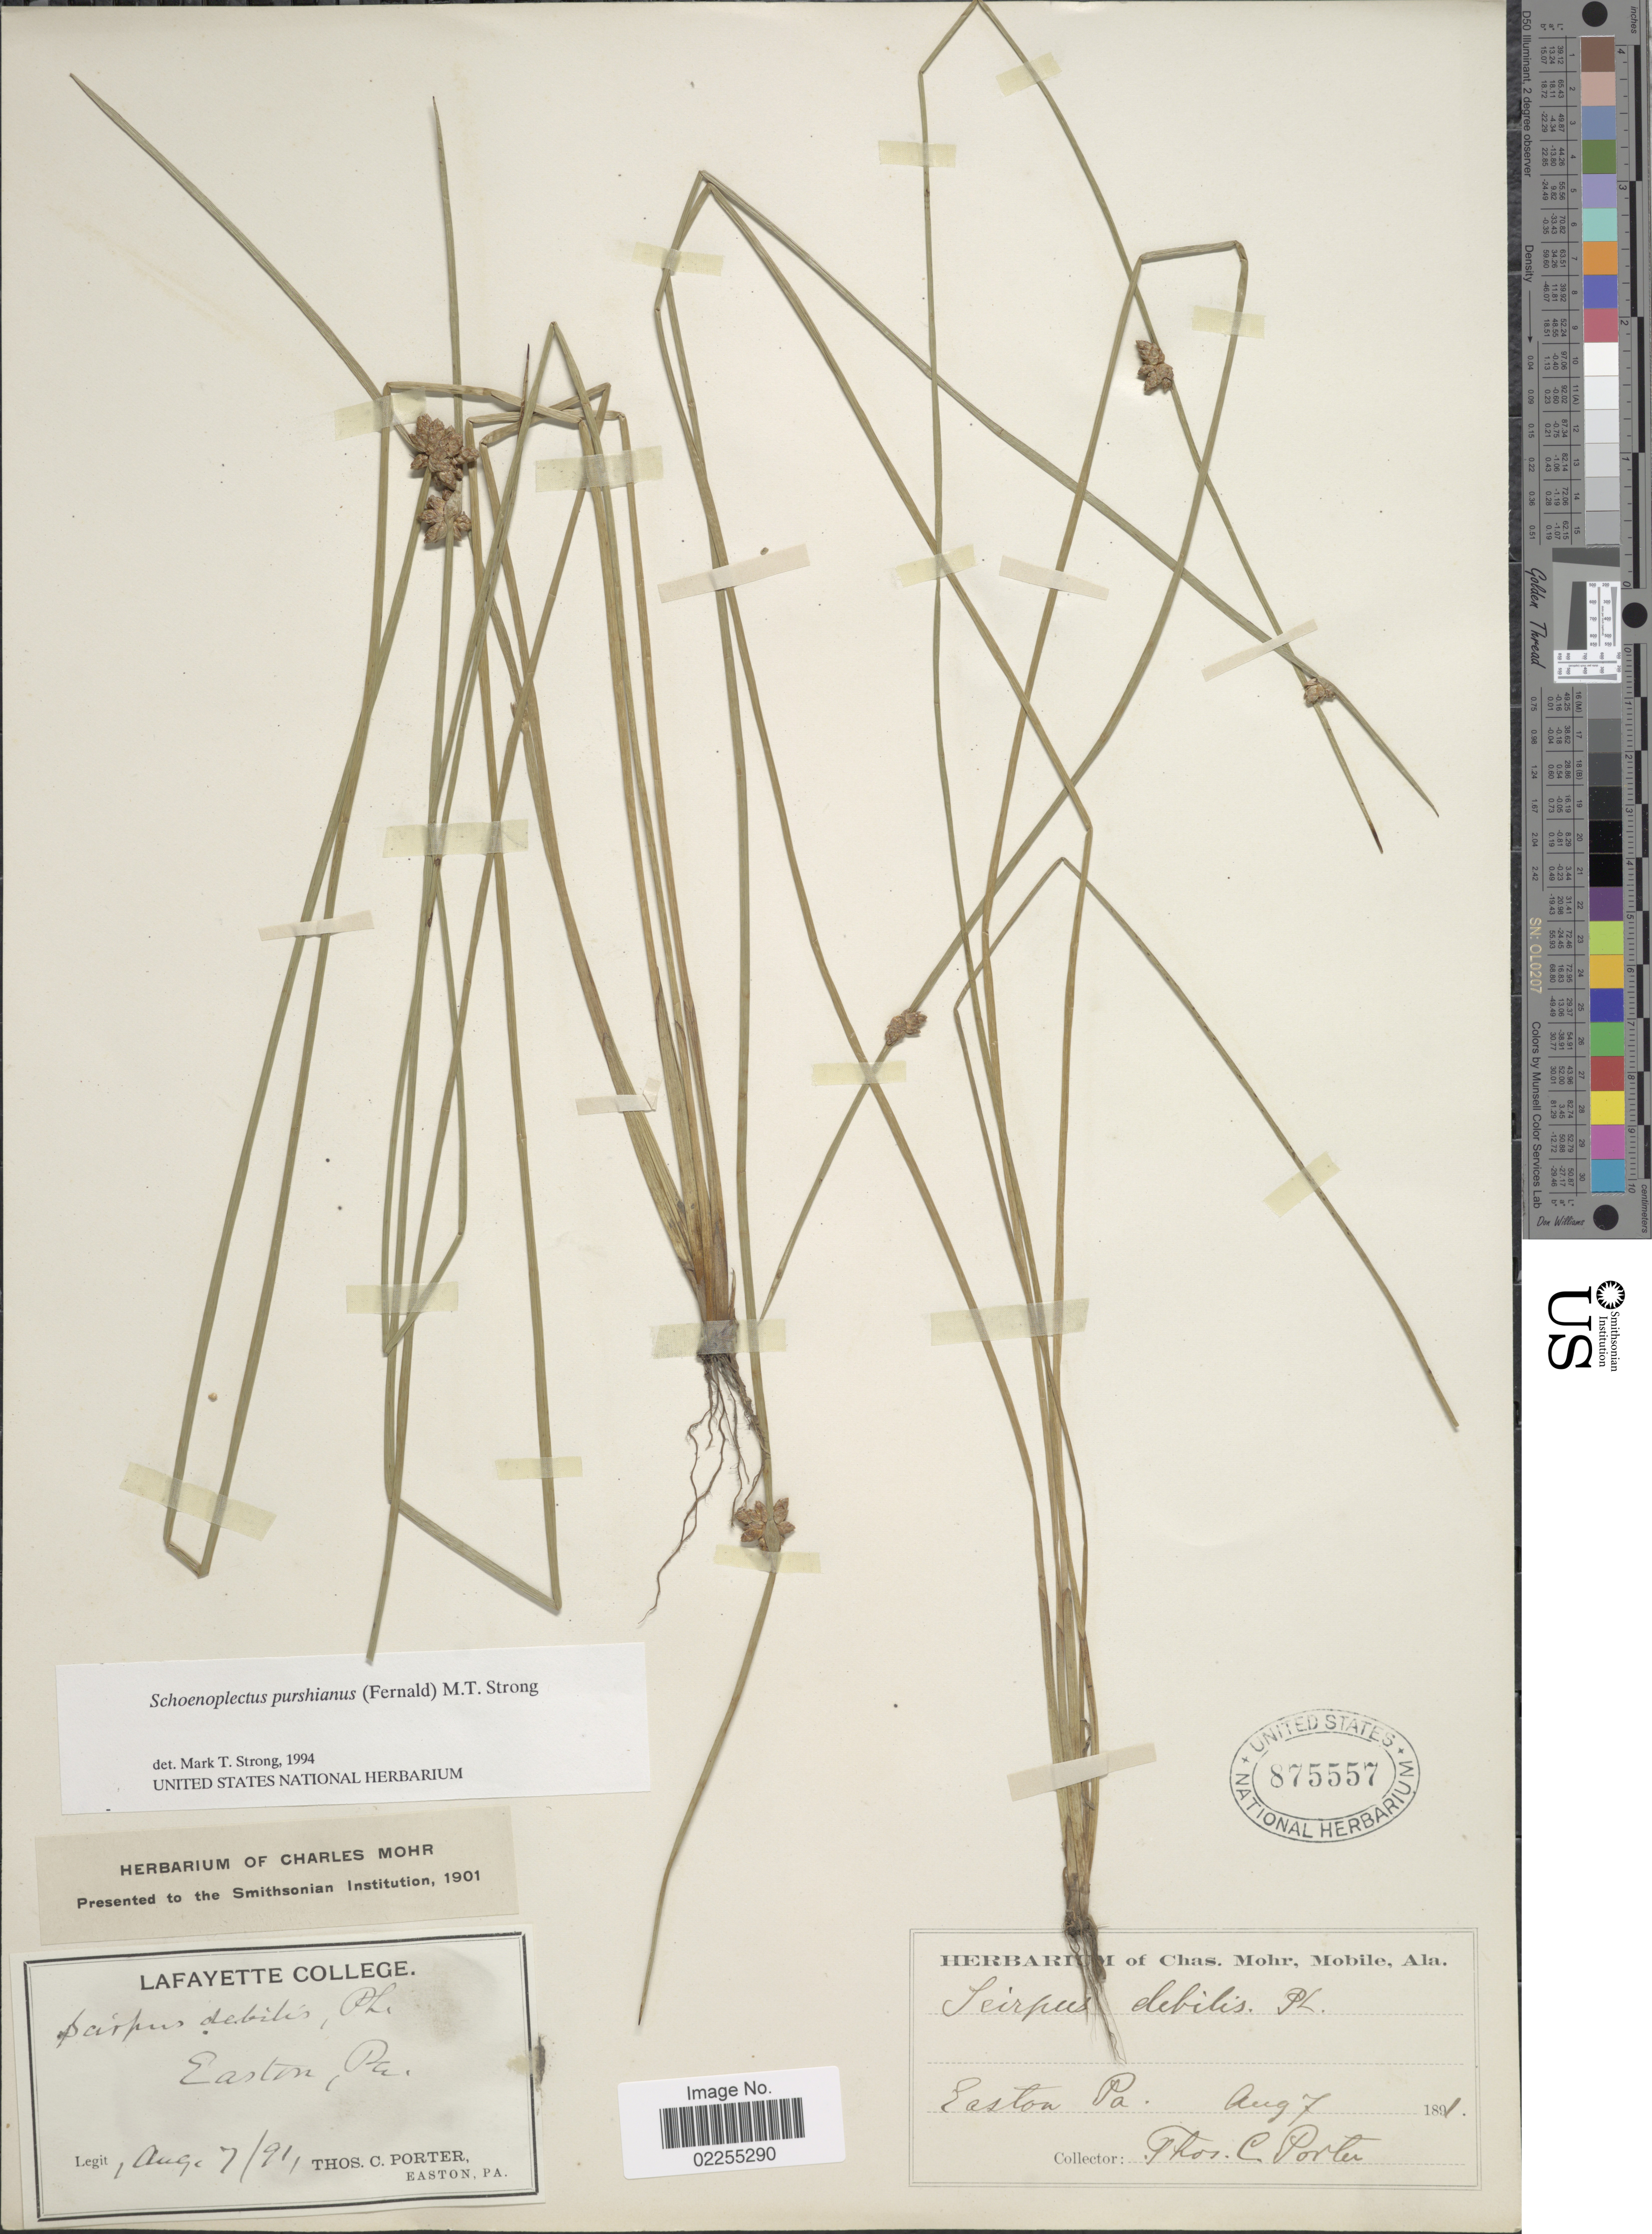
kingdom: Plantae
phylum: Tracheophyta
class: Liliopsida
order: Poales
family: Cyperaceae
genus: Schoenoplectus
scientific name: Schoenoplectus purshianus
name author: (Fernald) M.T. Strong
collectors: T. Porter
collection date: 1891-08-07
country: United States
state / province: Pennsylvania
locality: Easton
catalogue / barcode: US 875557